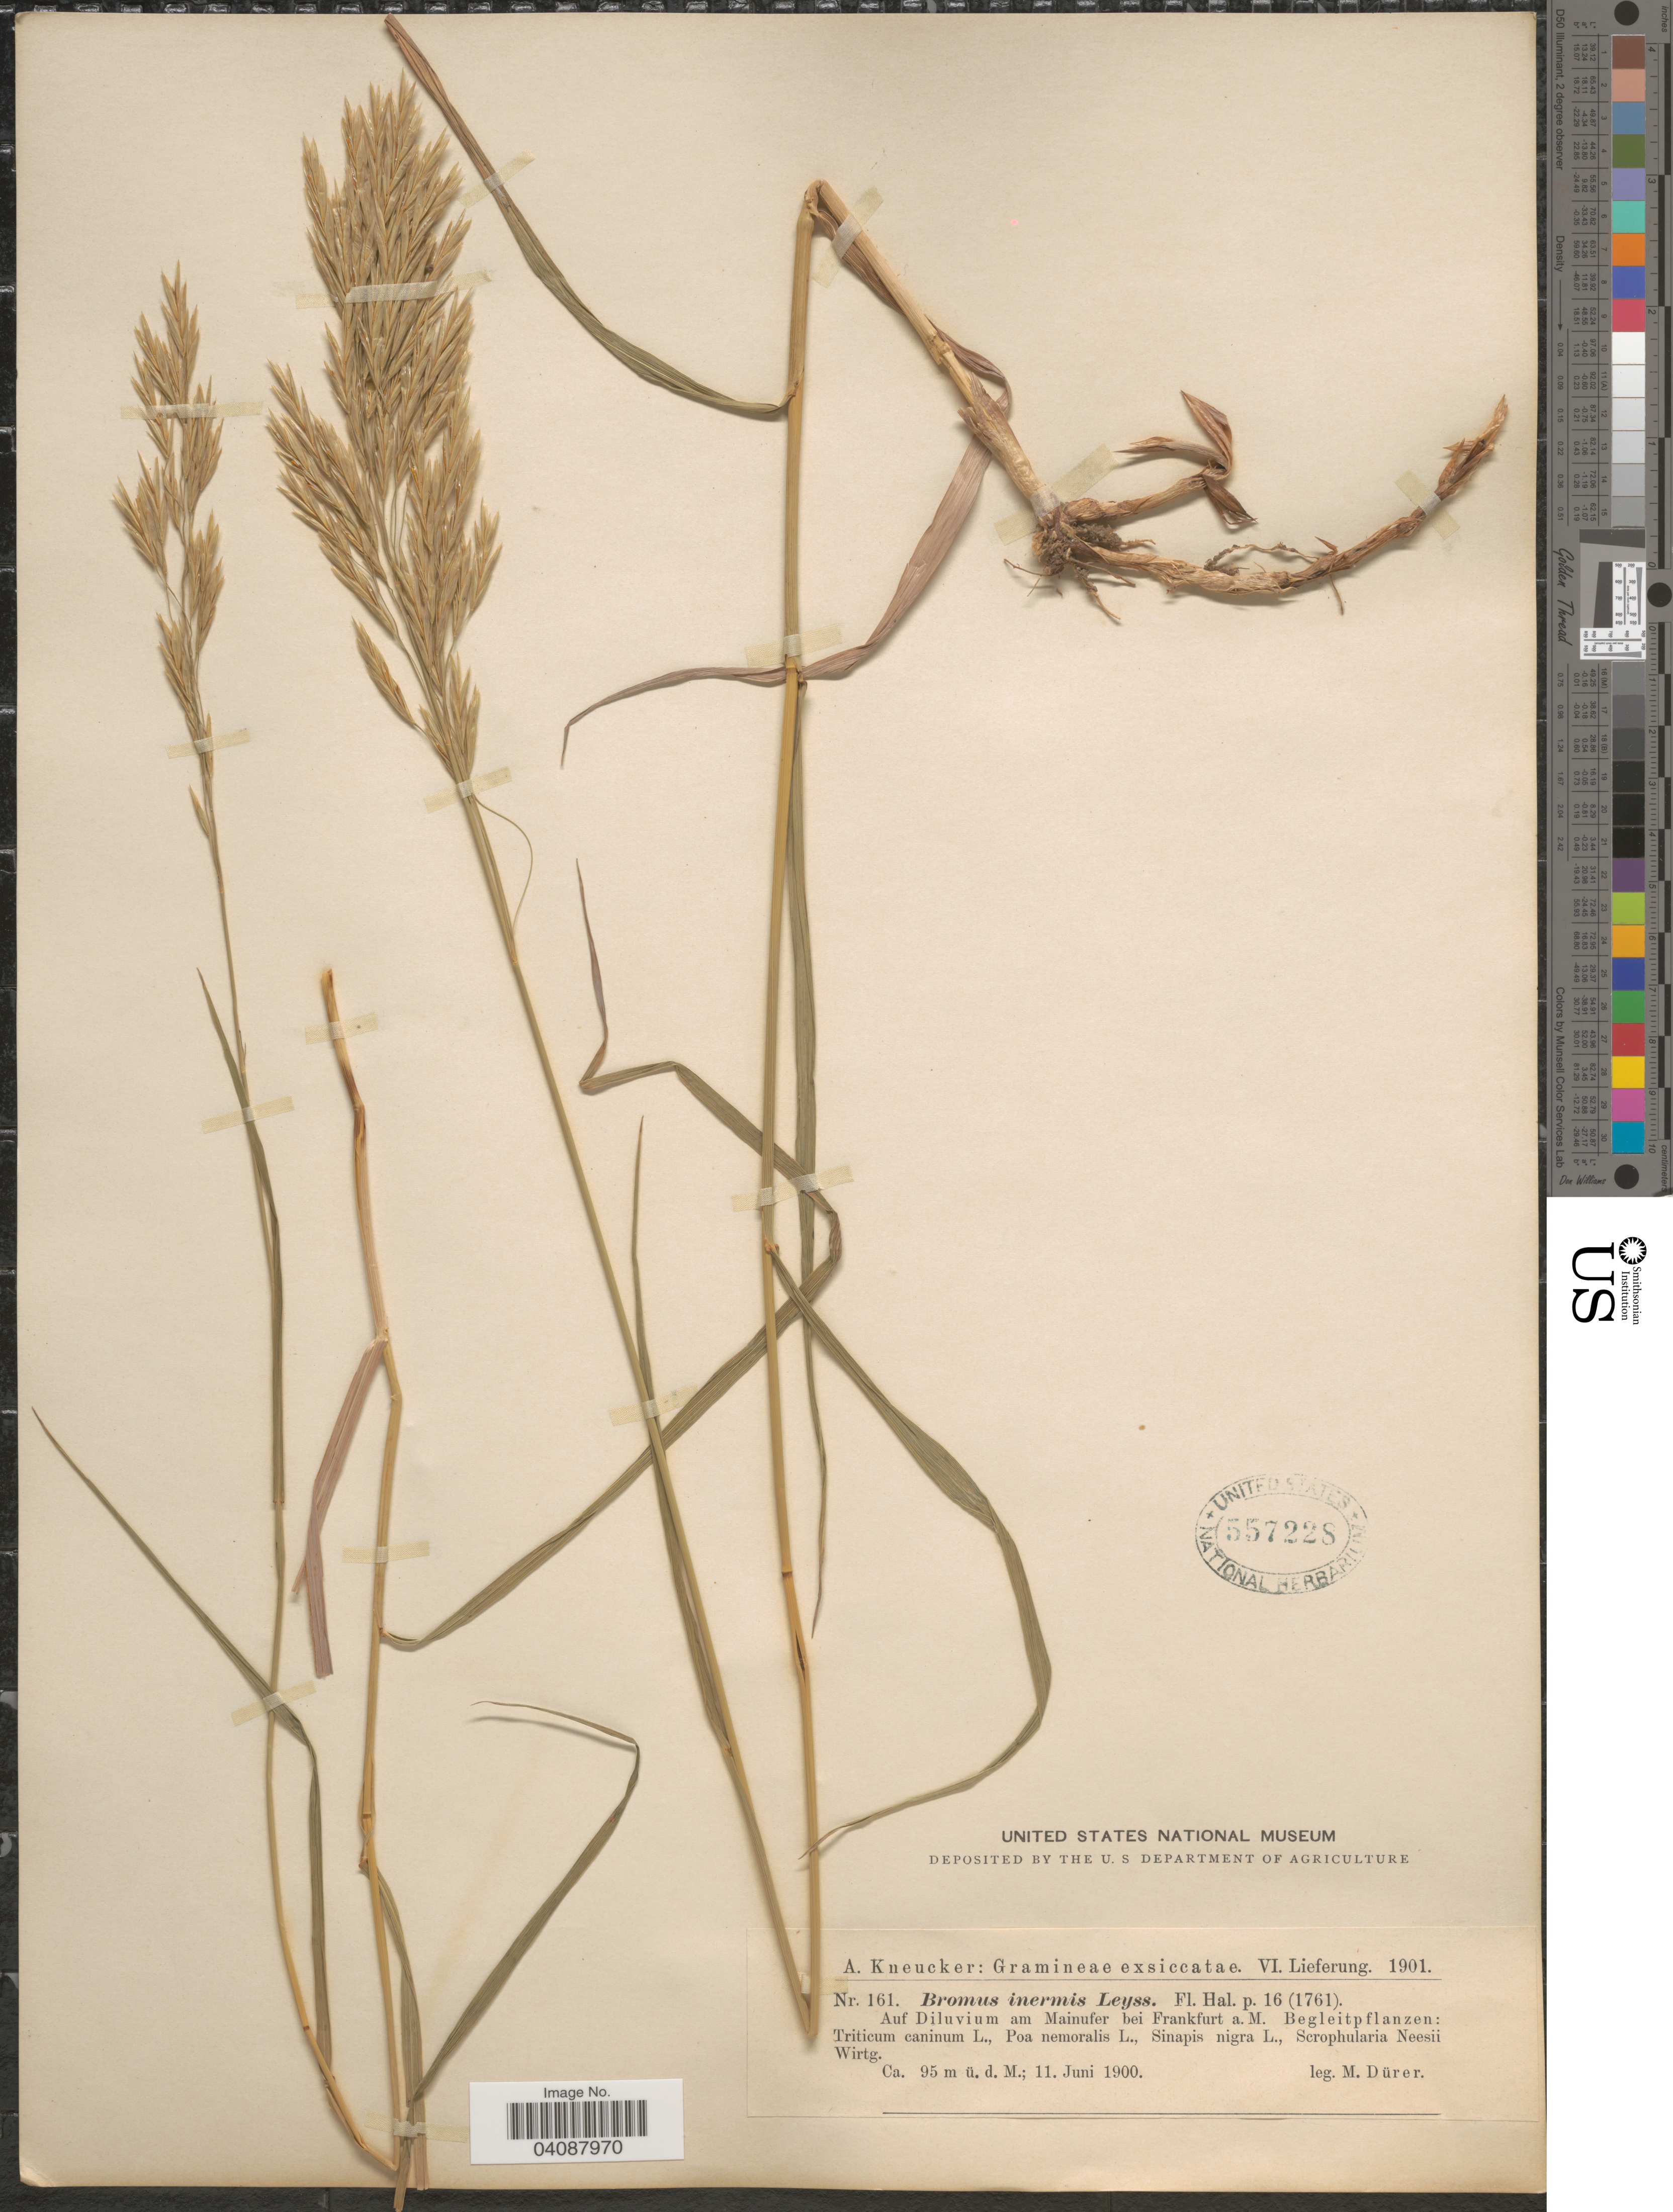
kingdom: Plantae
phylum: Tracheophyta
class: Liliopsida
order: Poales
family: Poaceae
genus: Bromus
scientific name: Bromus inermis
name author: Leyss.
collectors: M. Durer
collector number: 161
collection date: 1900-06-11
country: Germany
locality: Auf Diluvium am Mainufer bei Frankfurt a. M.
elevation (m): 95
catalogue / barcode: US 557228